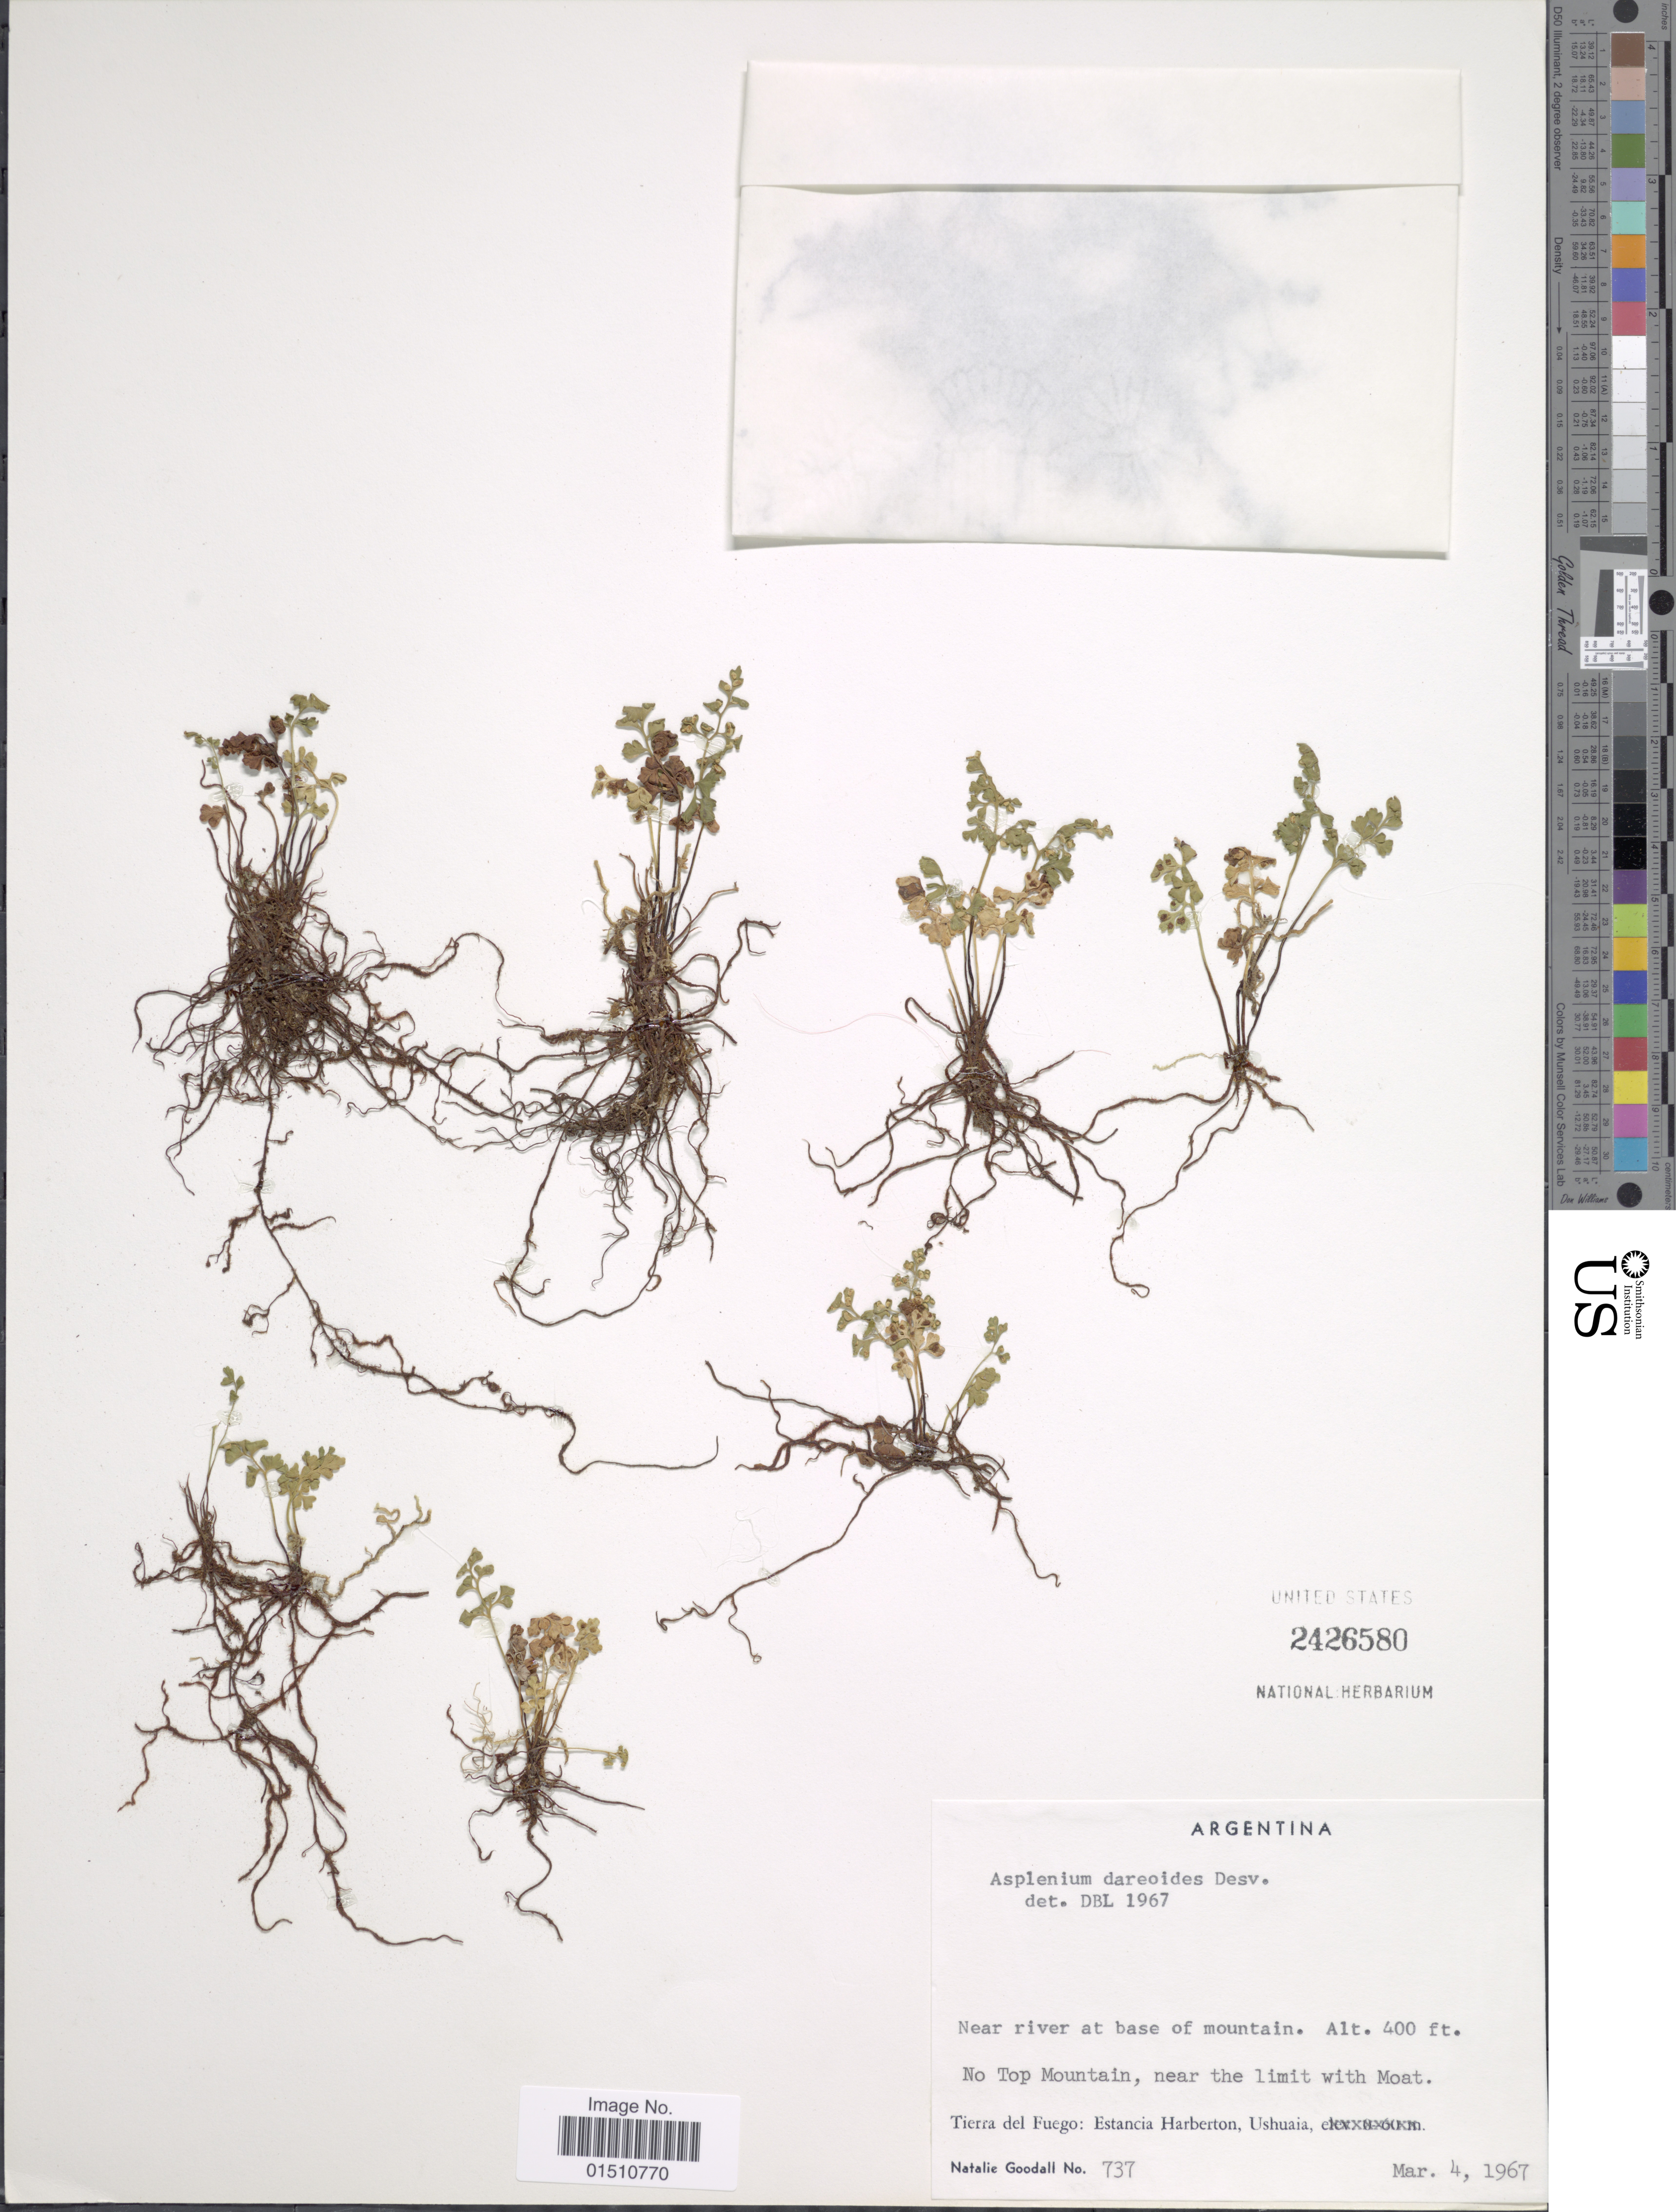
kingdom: Plantae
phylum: Tracheophyta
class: Polypodiopsida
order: Polypodiales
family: Aspleniaceae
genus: Asplenium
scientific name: Asplenium dareoides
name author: Desv.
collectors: N. Goodall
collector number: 737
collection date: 1967-03-04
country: Argentina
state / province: Tierra del Fuego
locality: Argentina, Estancia Harberton, Ushuaia.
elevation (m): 122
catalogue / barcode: US 2426580